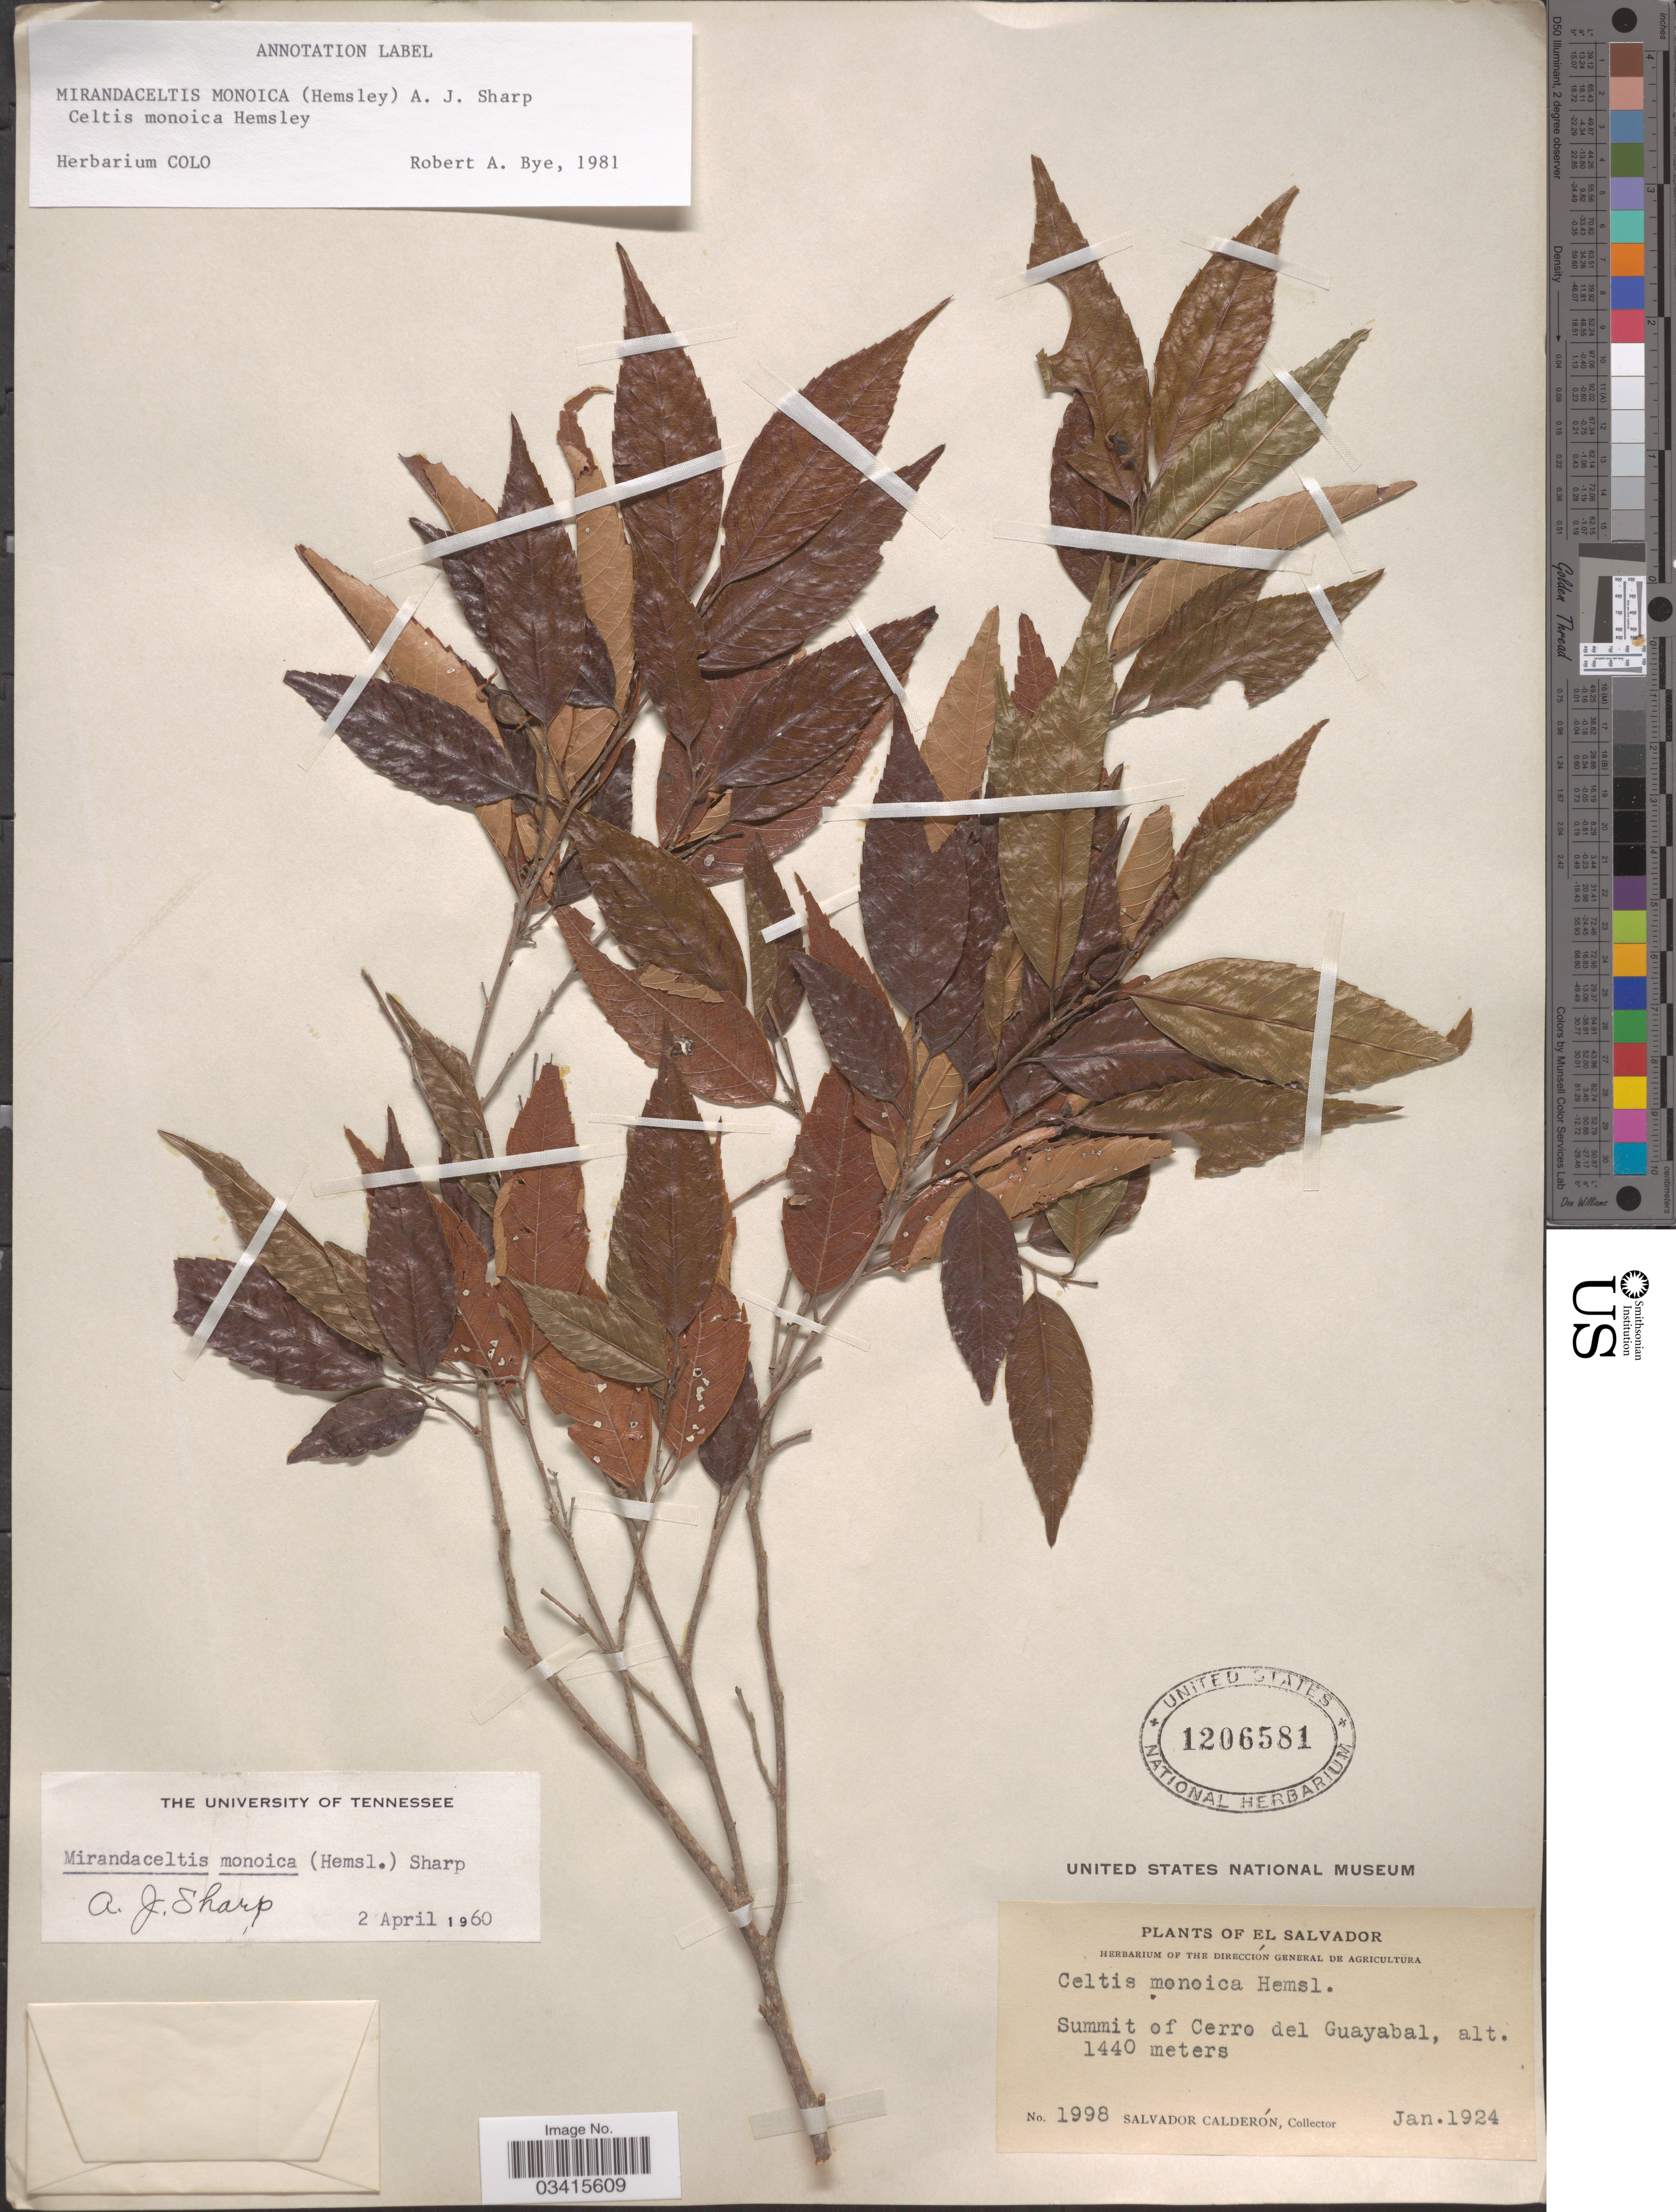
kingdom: Plantae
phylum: Tracheophyta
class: Magnoliopsida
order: Rosales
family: Cannabaceae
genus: Aphananthe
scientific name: Aphananthe monoica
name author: (Hemsl.) J.-F. Leroy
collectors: S. Calderón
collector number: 1998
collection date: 1924-01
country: El Salvador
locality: Summit of Cerro del Guayabal.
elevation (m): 1440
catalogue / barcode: US 1206581